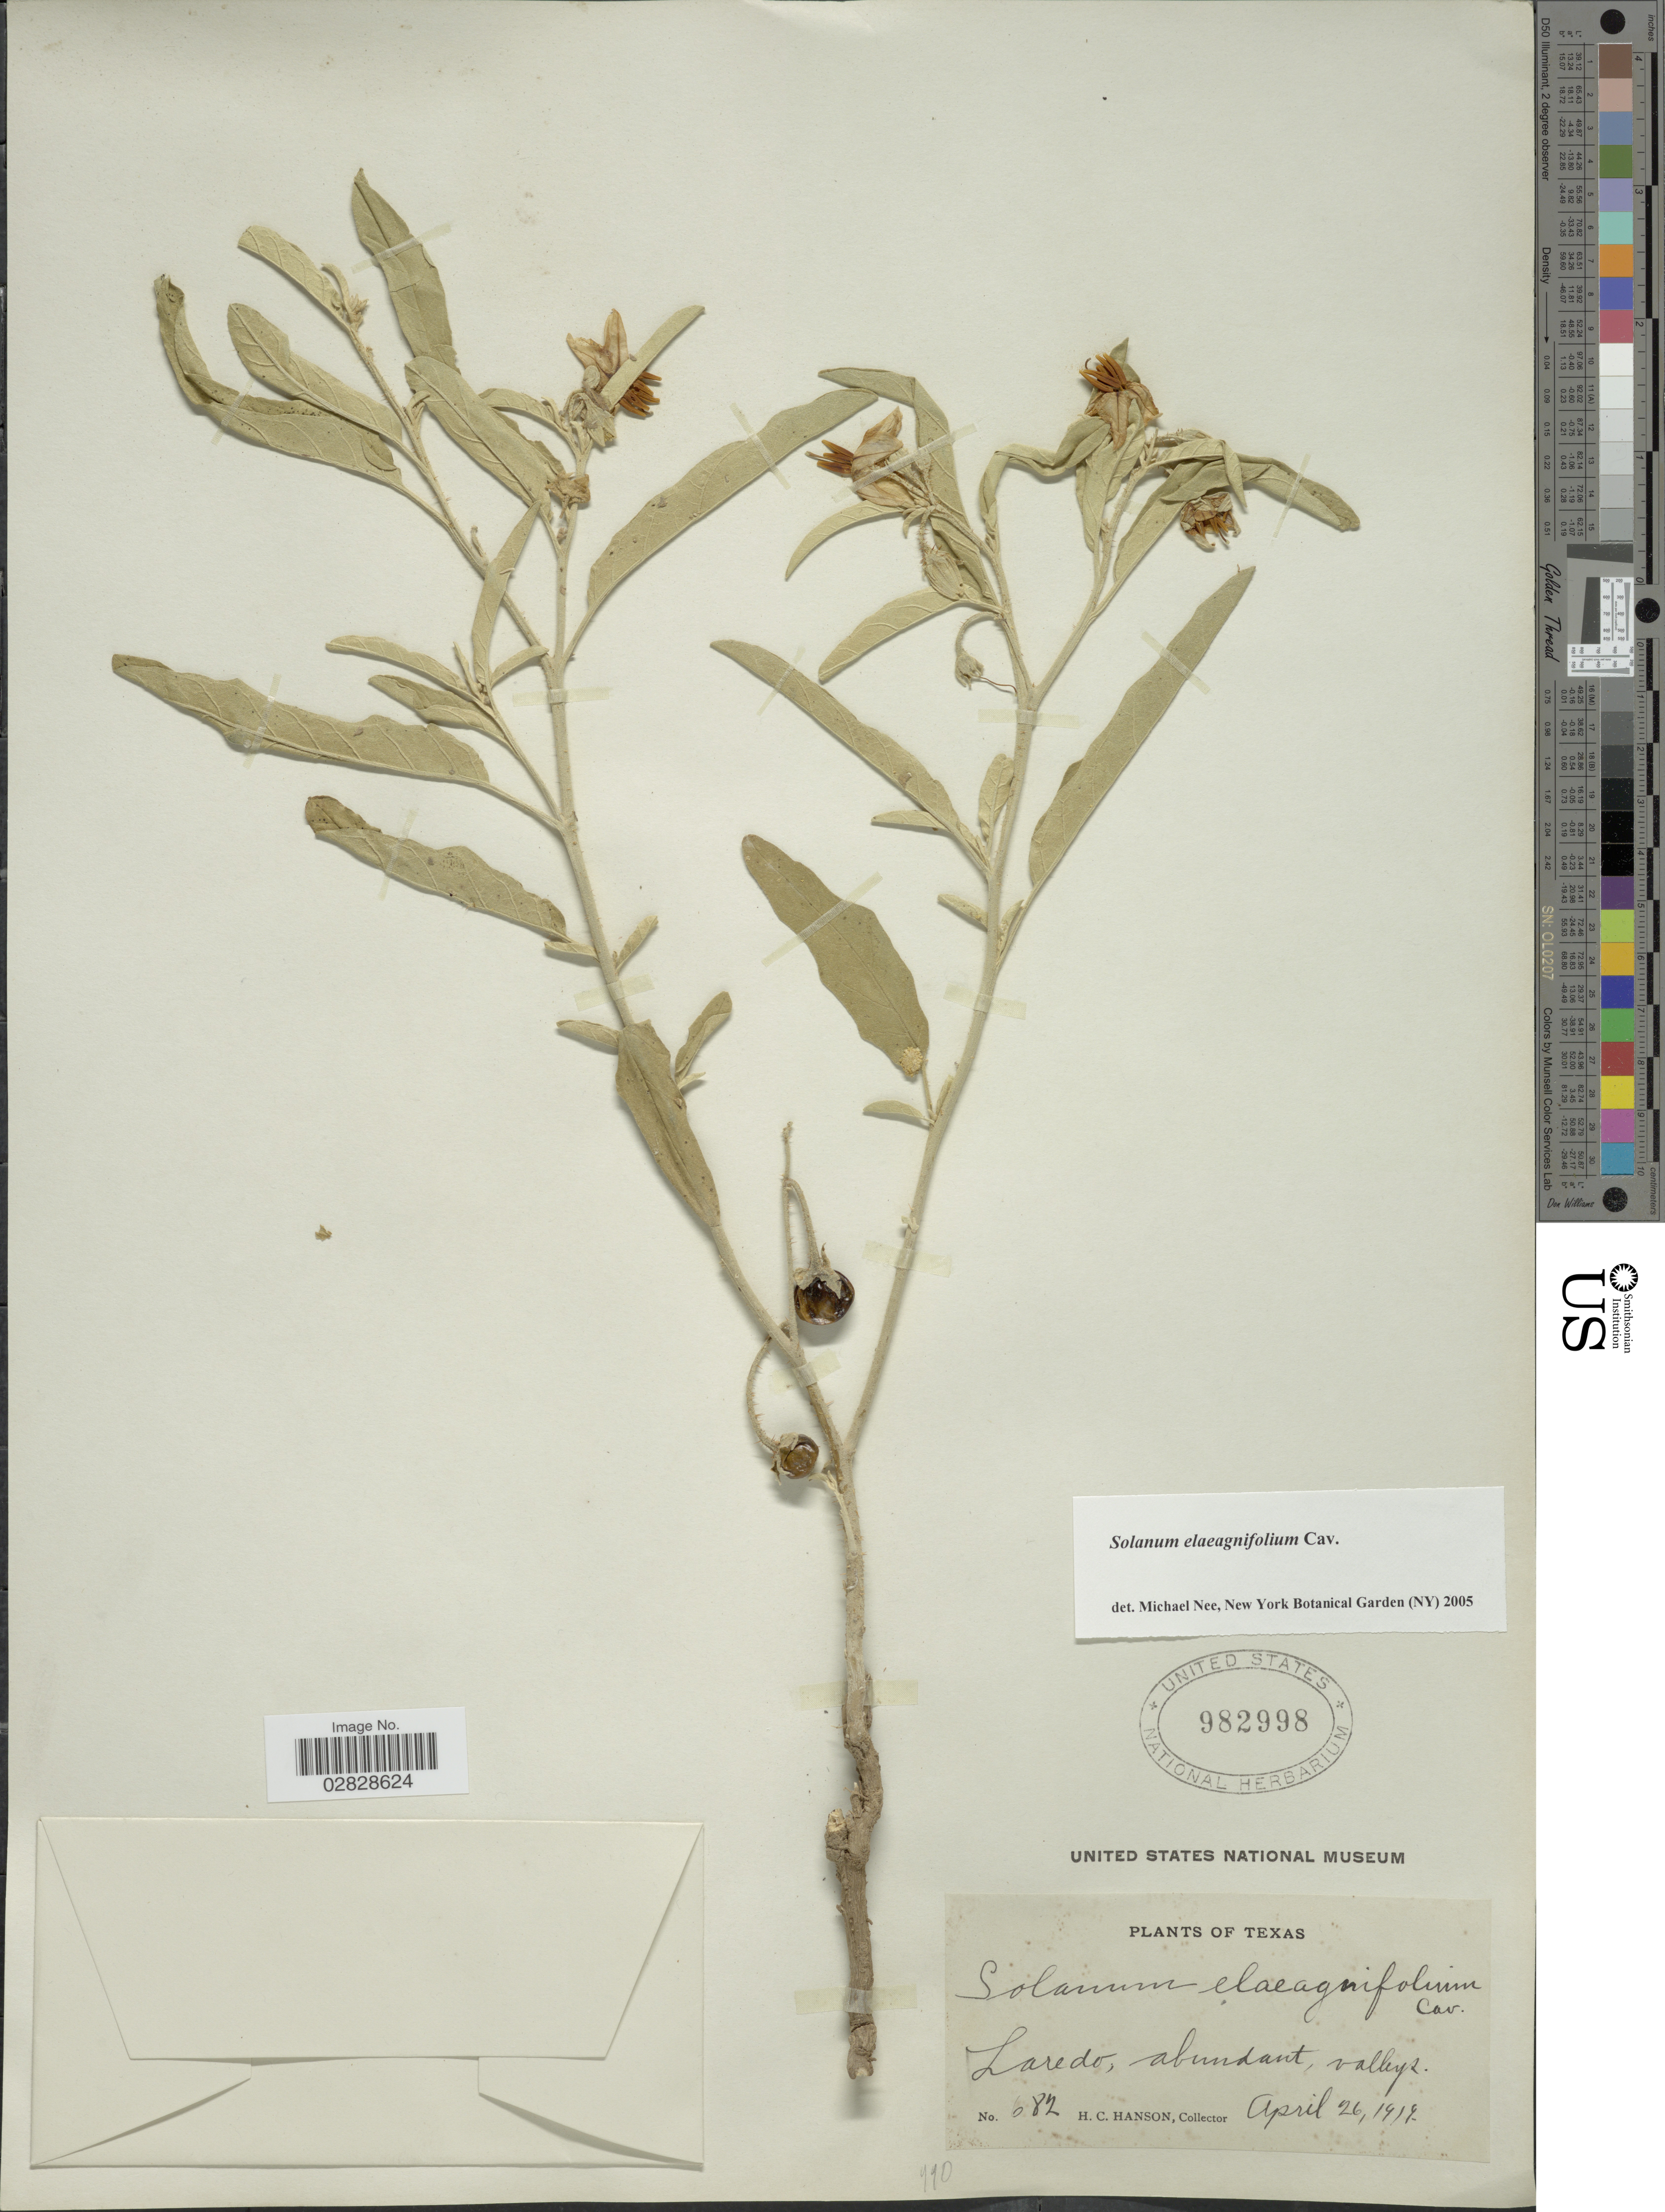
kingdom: Plantae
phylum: Tracheophyta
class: Magnoliopsida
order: Solanales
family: Solanaceae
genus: Solanum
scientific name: Solanum elaeagnifolium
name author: Cav.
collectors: H. Hanson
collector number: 682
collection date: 1917-04-26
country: United States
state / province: Texas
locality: Laredo.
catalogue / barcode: US 982998